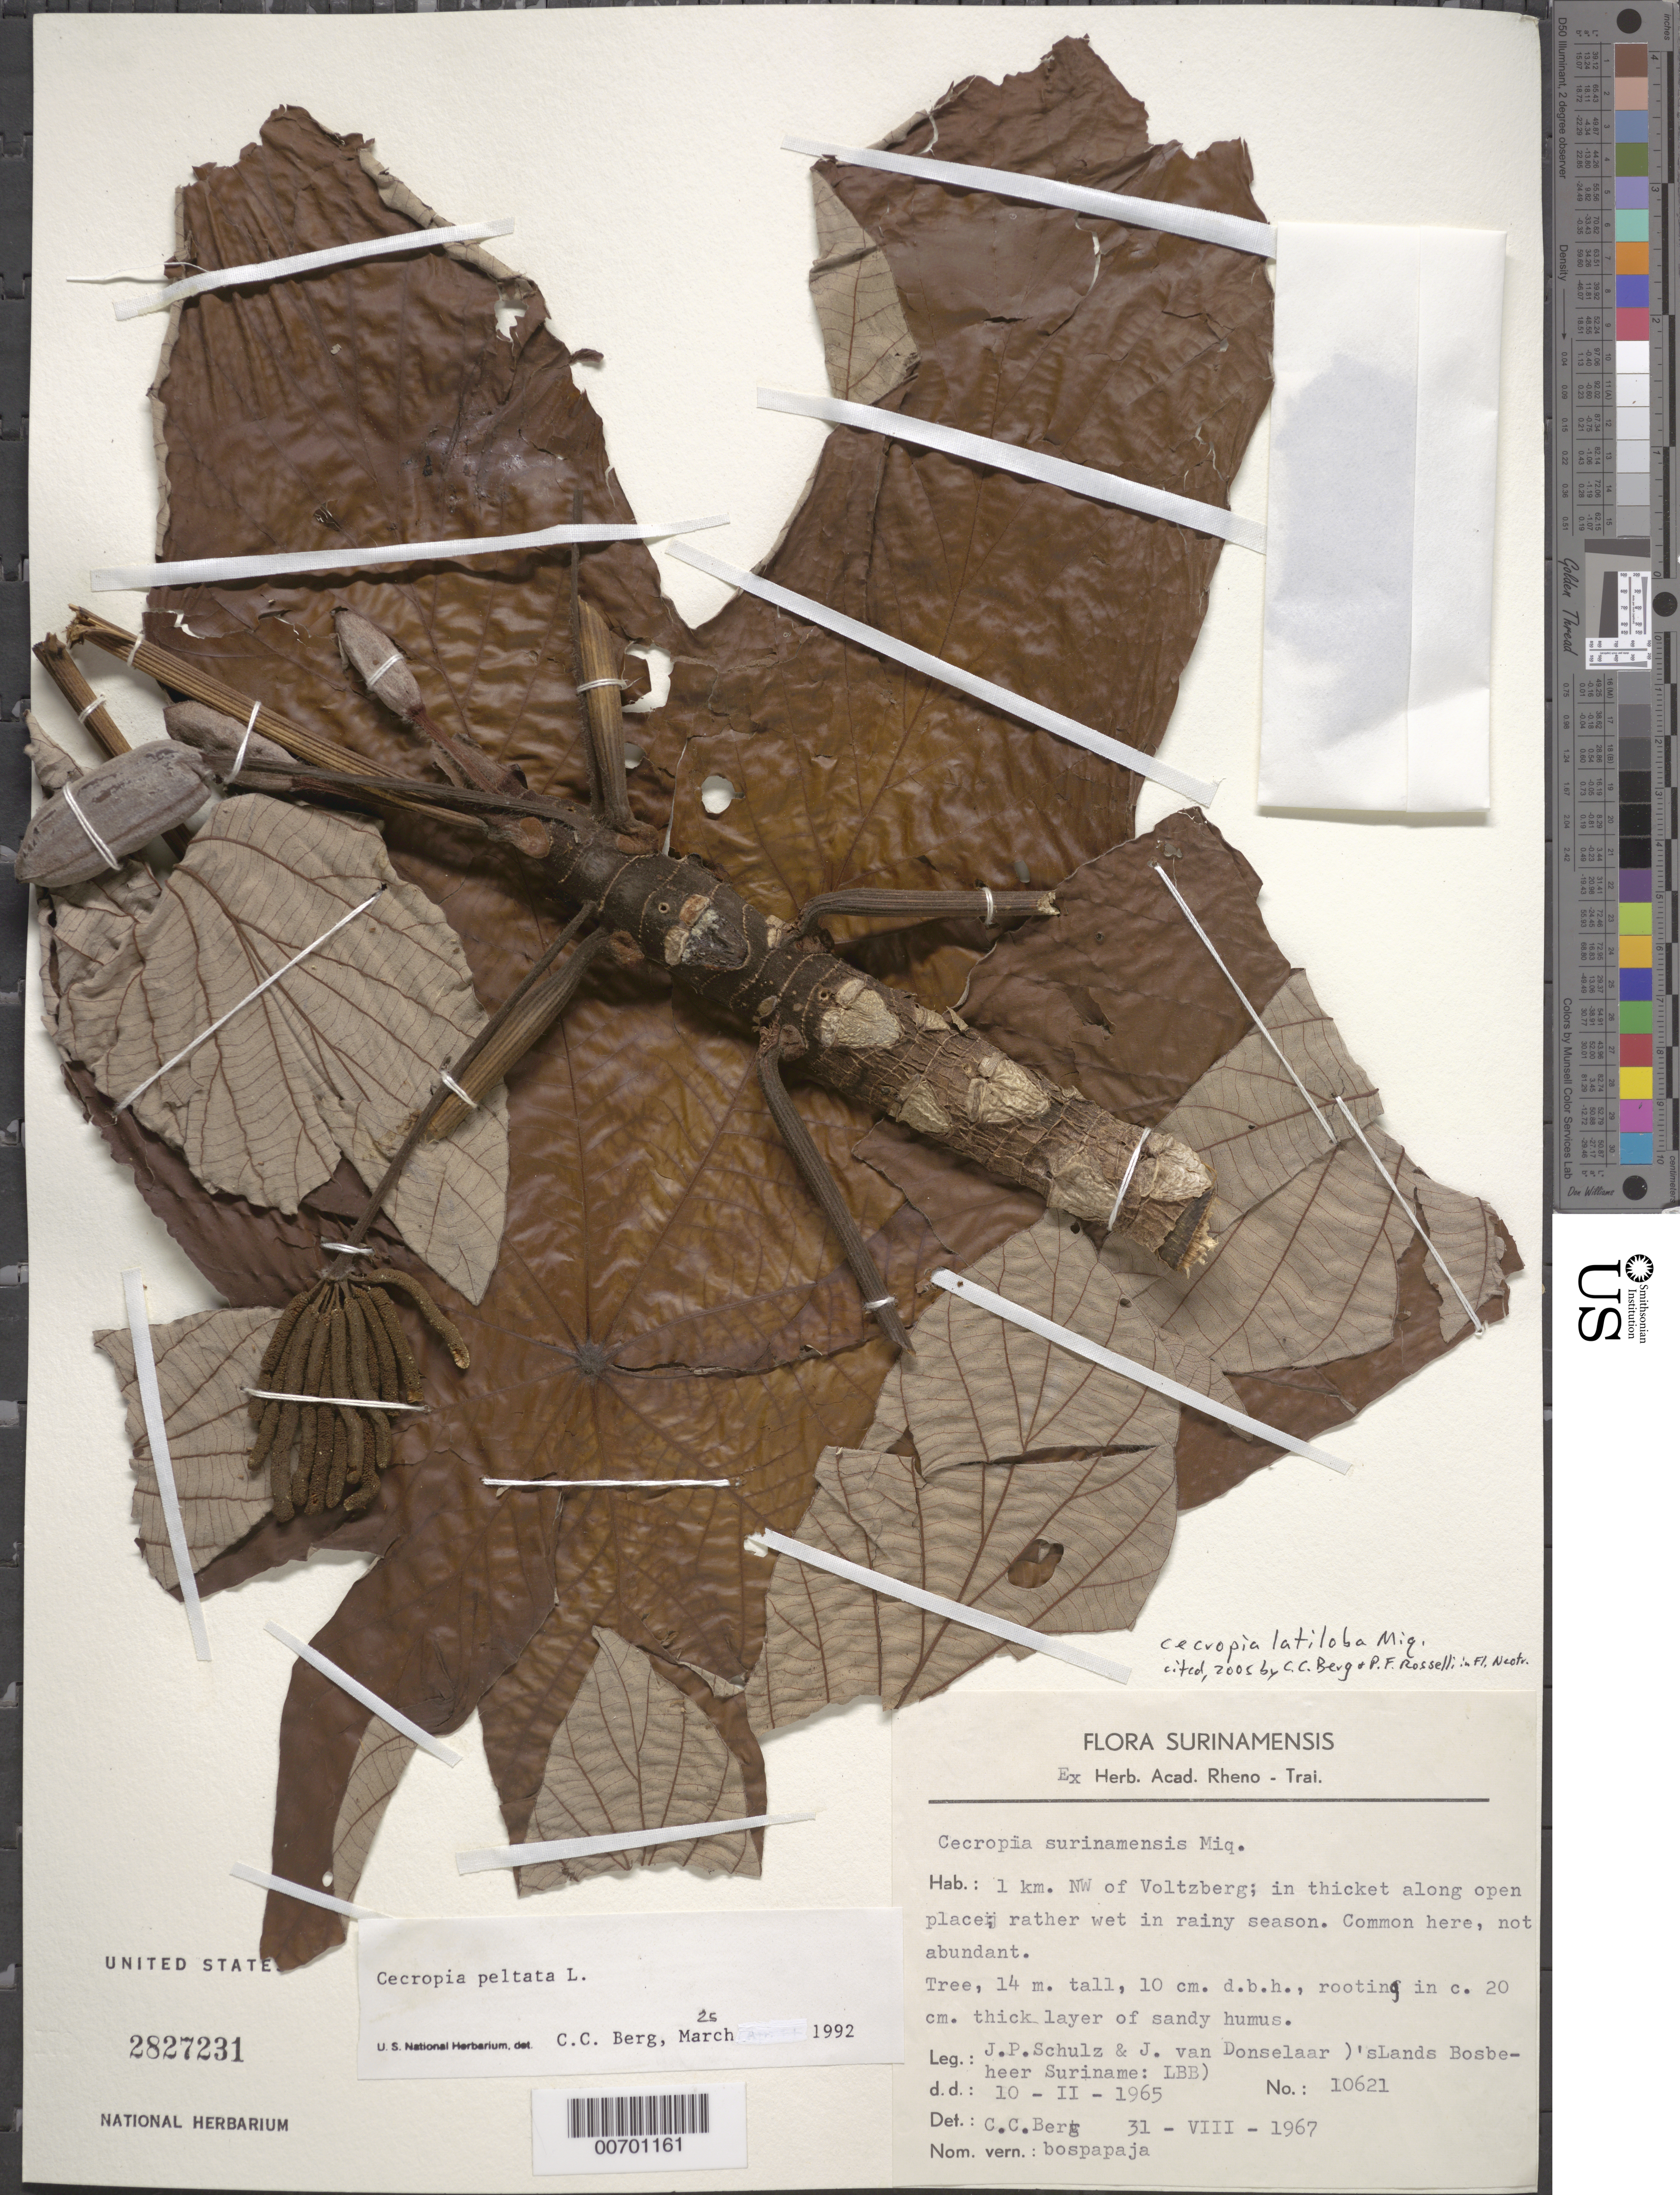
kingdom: Plantae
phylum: Tracheophyta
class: Magnoliopsida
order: Rosales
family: Urticaceae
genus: Cecropia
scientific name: Cecropia latiloba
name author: Miq.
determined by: Berg, C. C.; Rosselli, P. F.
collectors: J. P. Schulz & J. Donselaar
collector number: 10621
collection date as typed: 10-Feb-65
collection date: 1965-02-10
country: Suriname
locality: Voltzberg, 1 km NW; upper Coppename R.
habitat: Thicket along open place, rather wet in rainy season.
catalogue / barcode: US 2827231